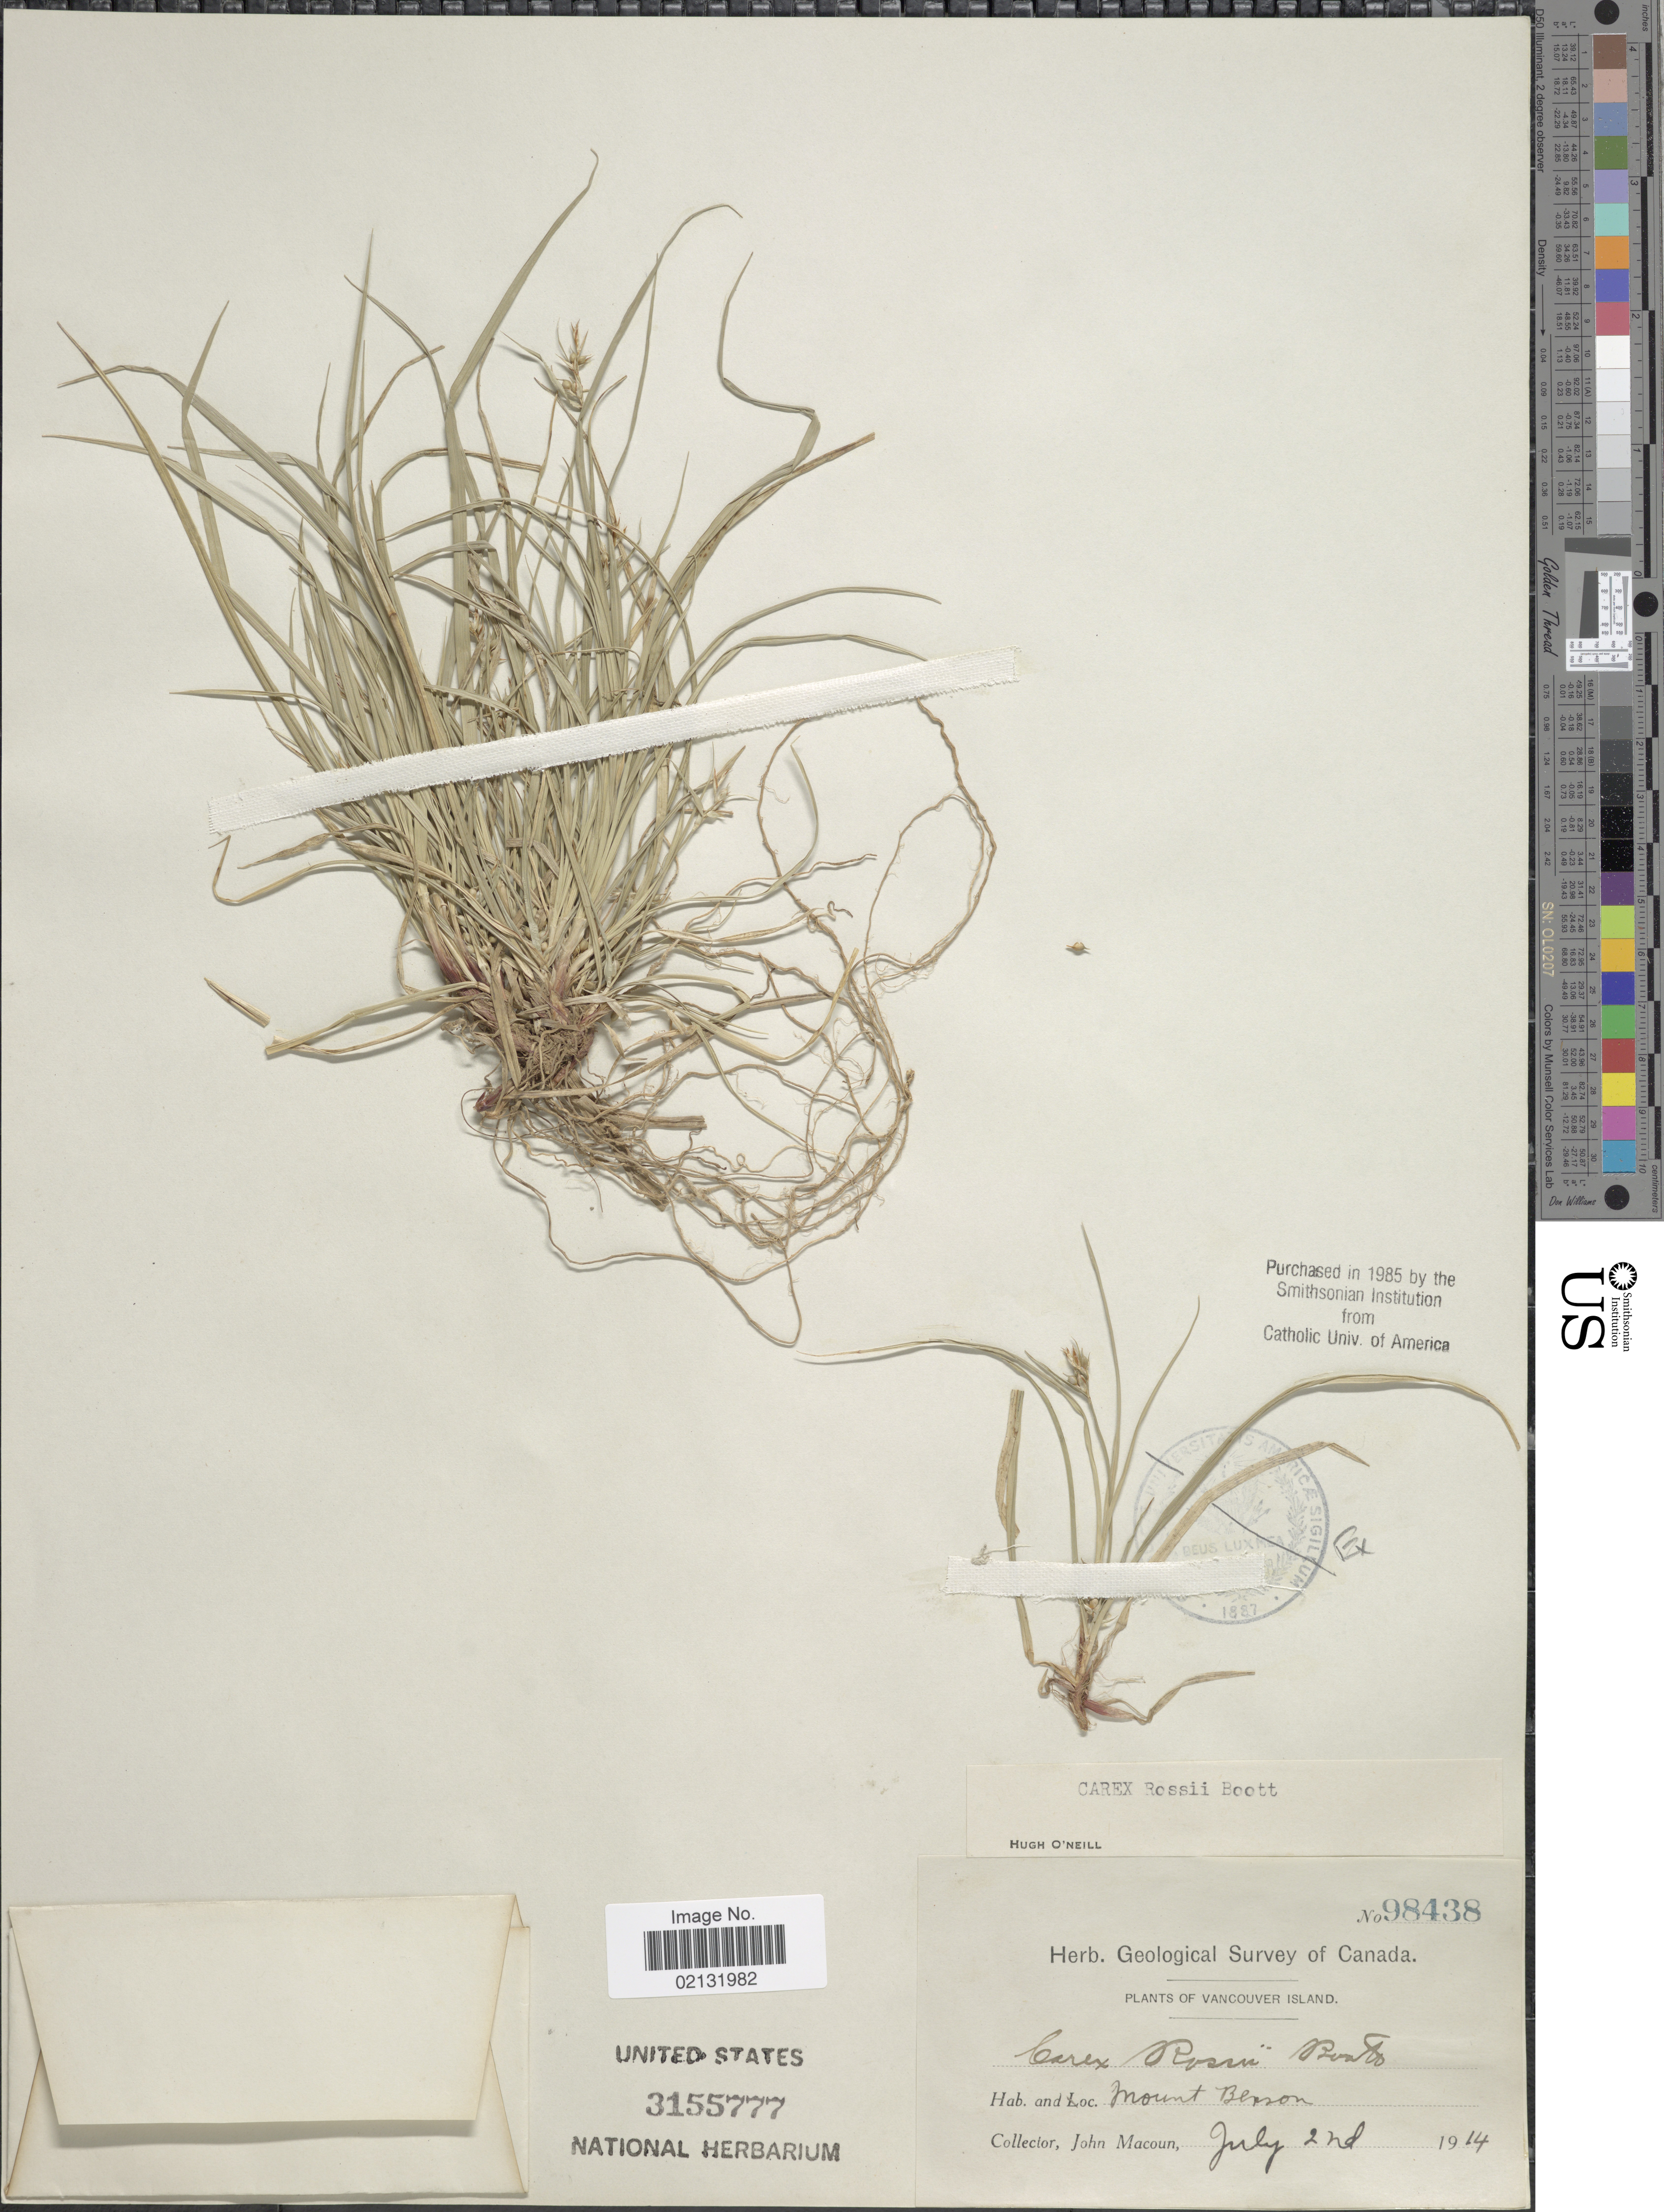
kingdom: Plantae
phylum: Tracheophyta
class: Liliopsida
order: Poales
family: Cyperaceae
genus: Carex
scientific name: Carex rossii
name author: Boott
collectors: J. Macoun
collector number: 98438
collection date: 1914-07-02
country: Canada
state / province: British Columbia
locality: Mount Benson. Vancouver Island.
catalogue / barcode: US 3155777